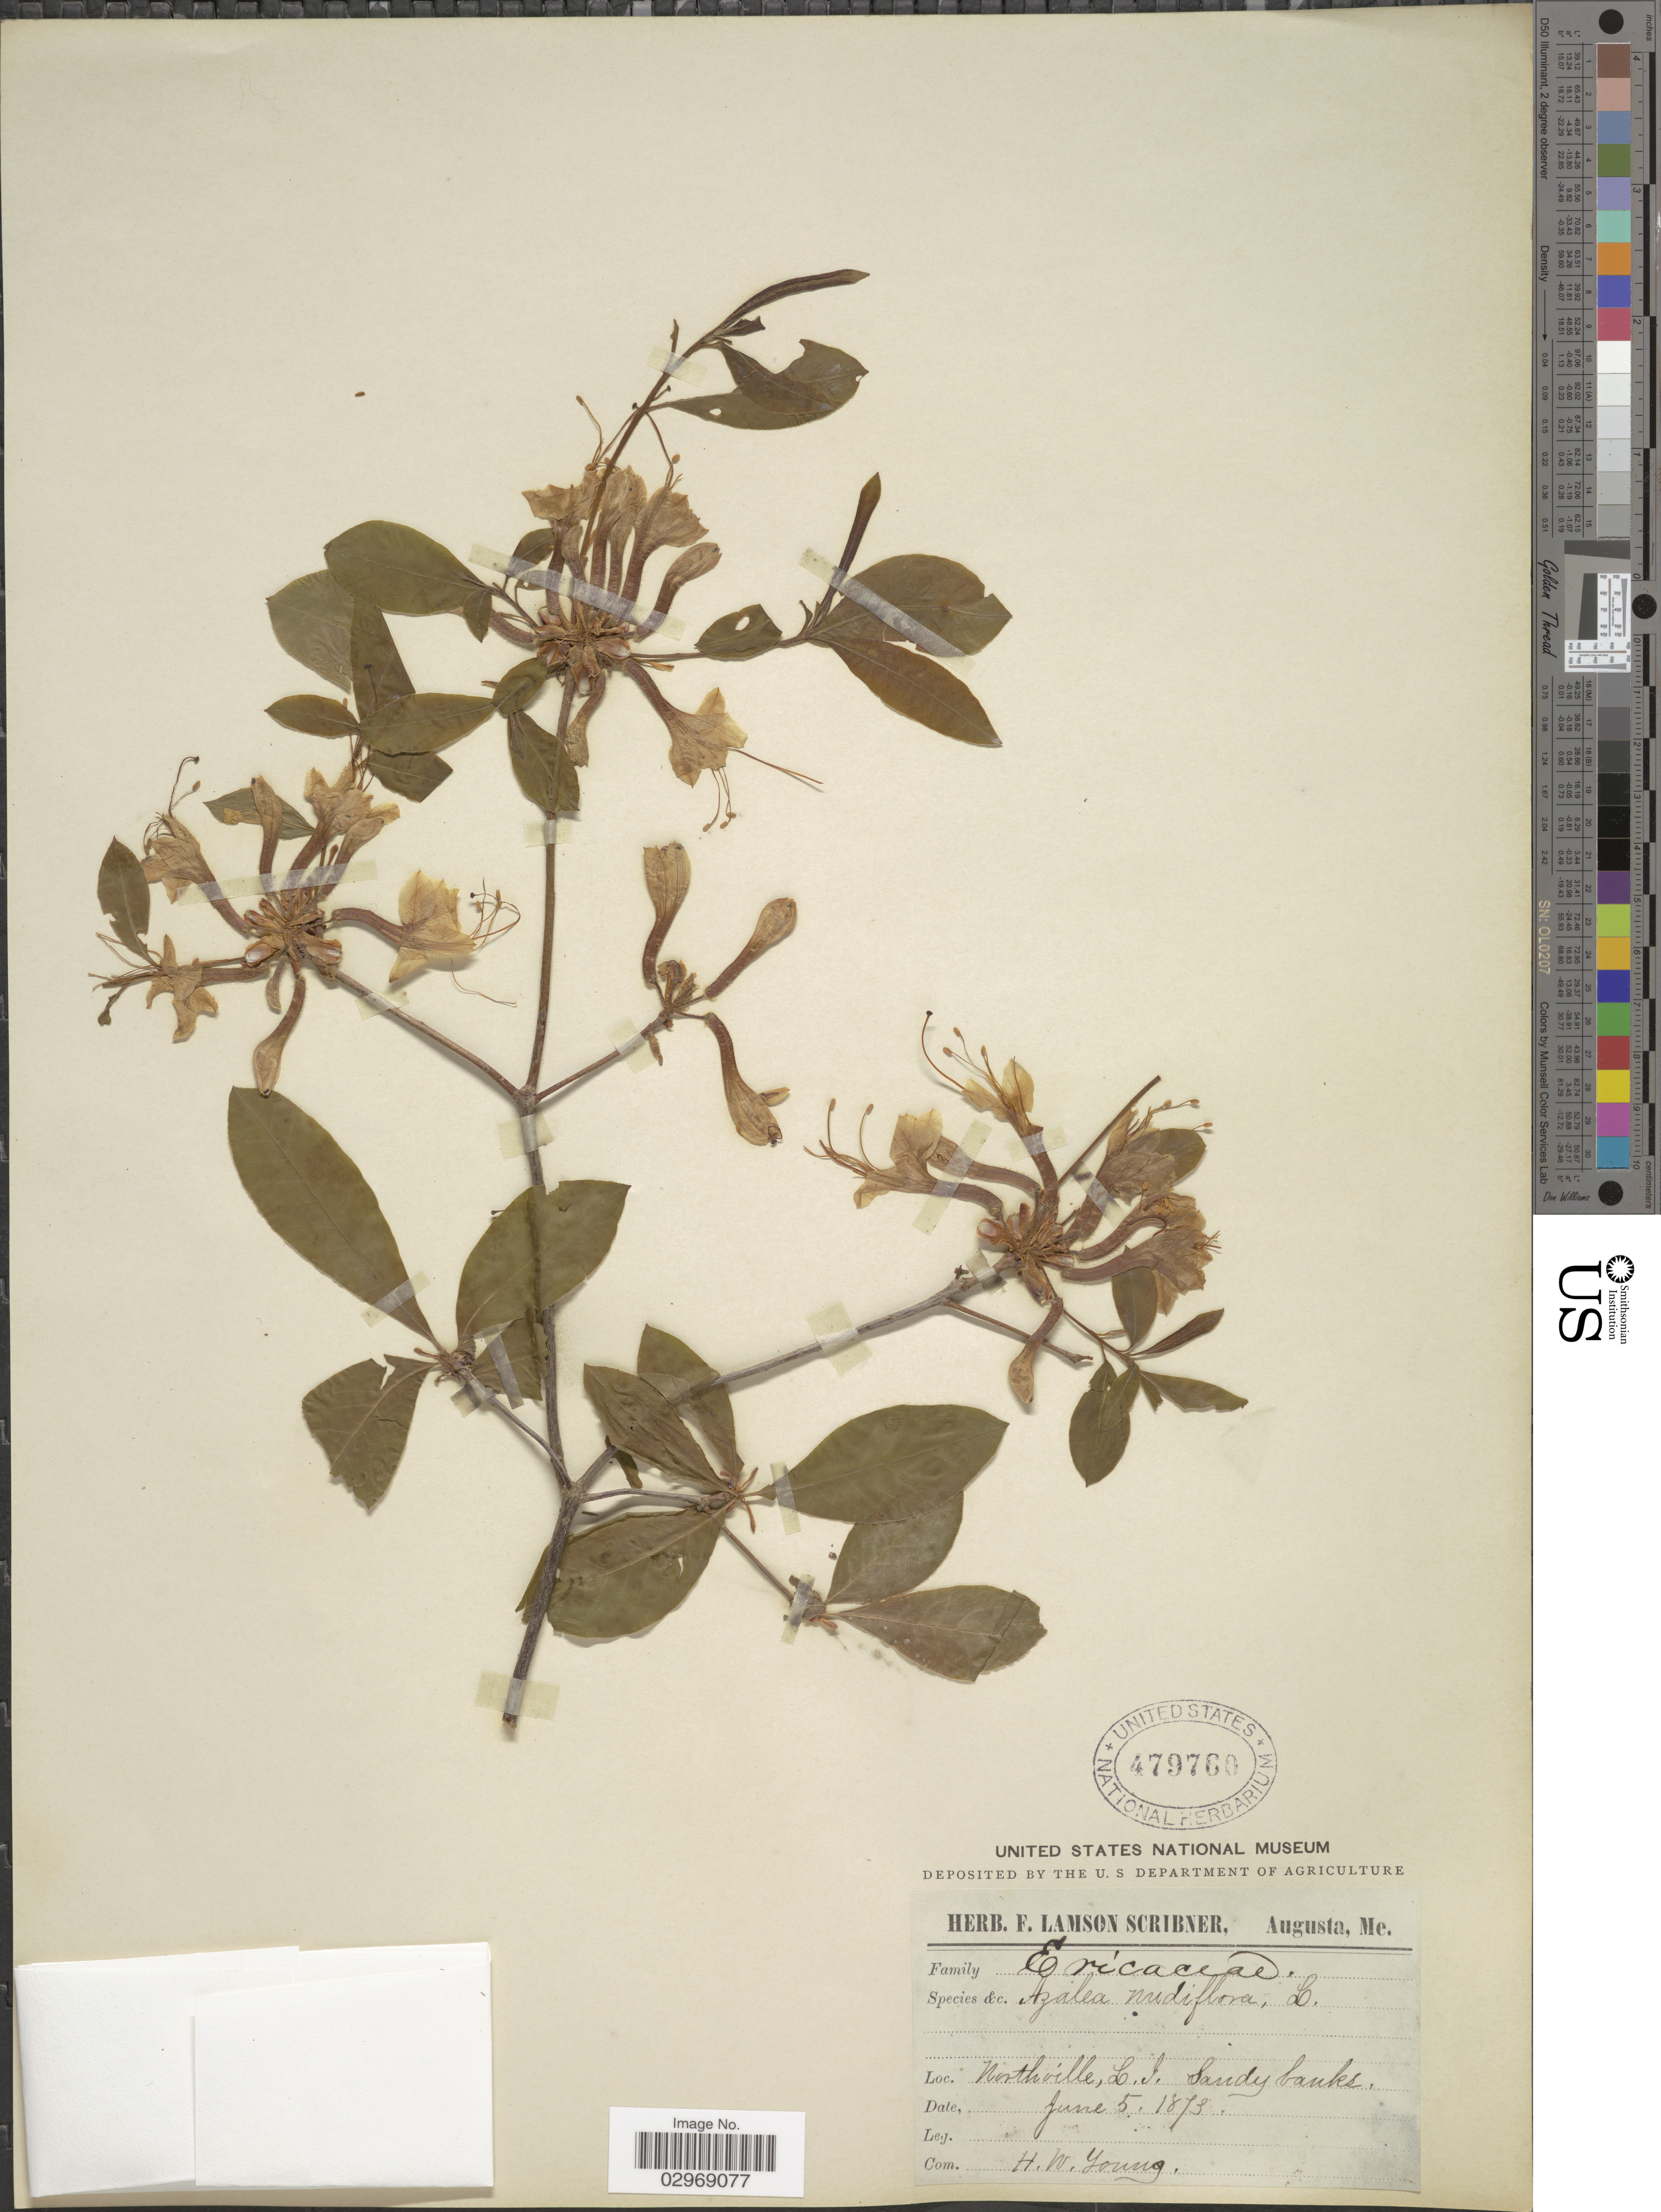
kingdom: Plantae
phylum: Tracheophyta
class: Magnoliopsida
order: Ericales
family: Ericaceae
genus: Rhododendron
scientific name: Rhododendron nudiflorum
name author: Torr.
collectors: ex herb. F. Lamson Scribner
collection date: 1873-06-05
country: United States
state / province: New York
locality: Northville, L. I. Sandy banks.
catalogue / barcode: US 479760